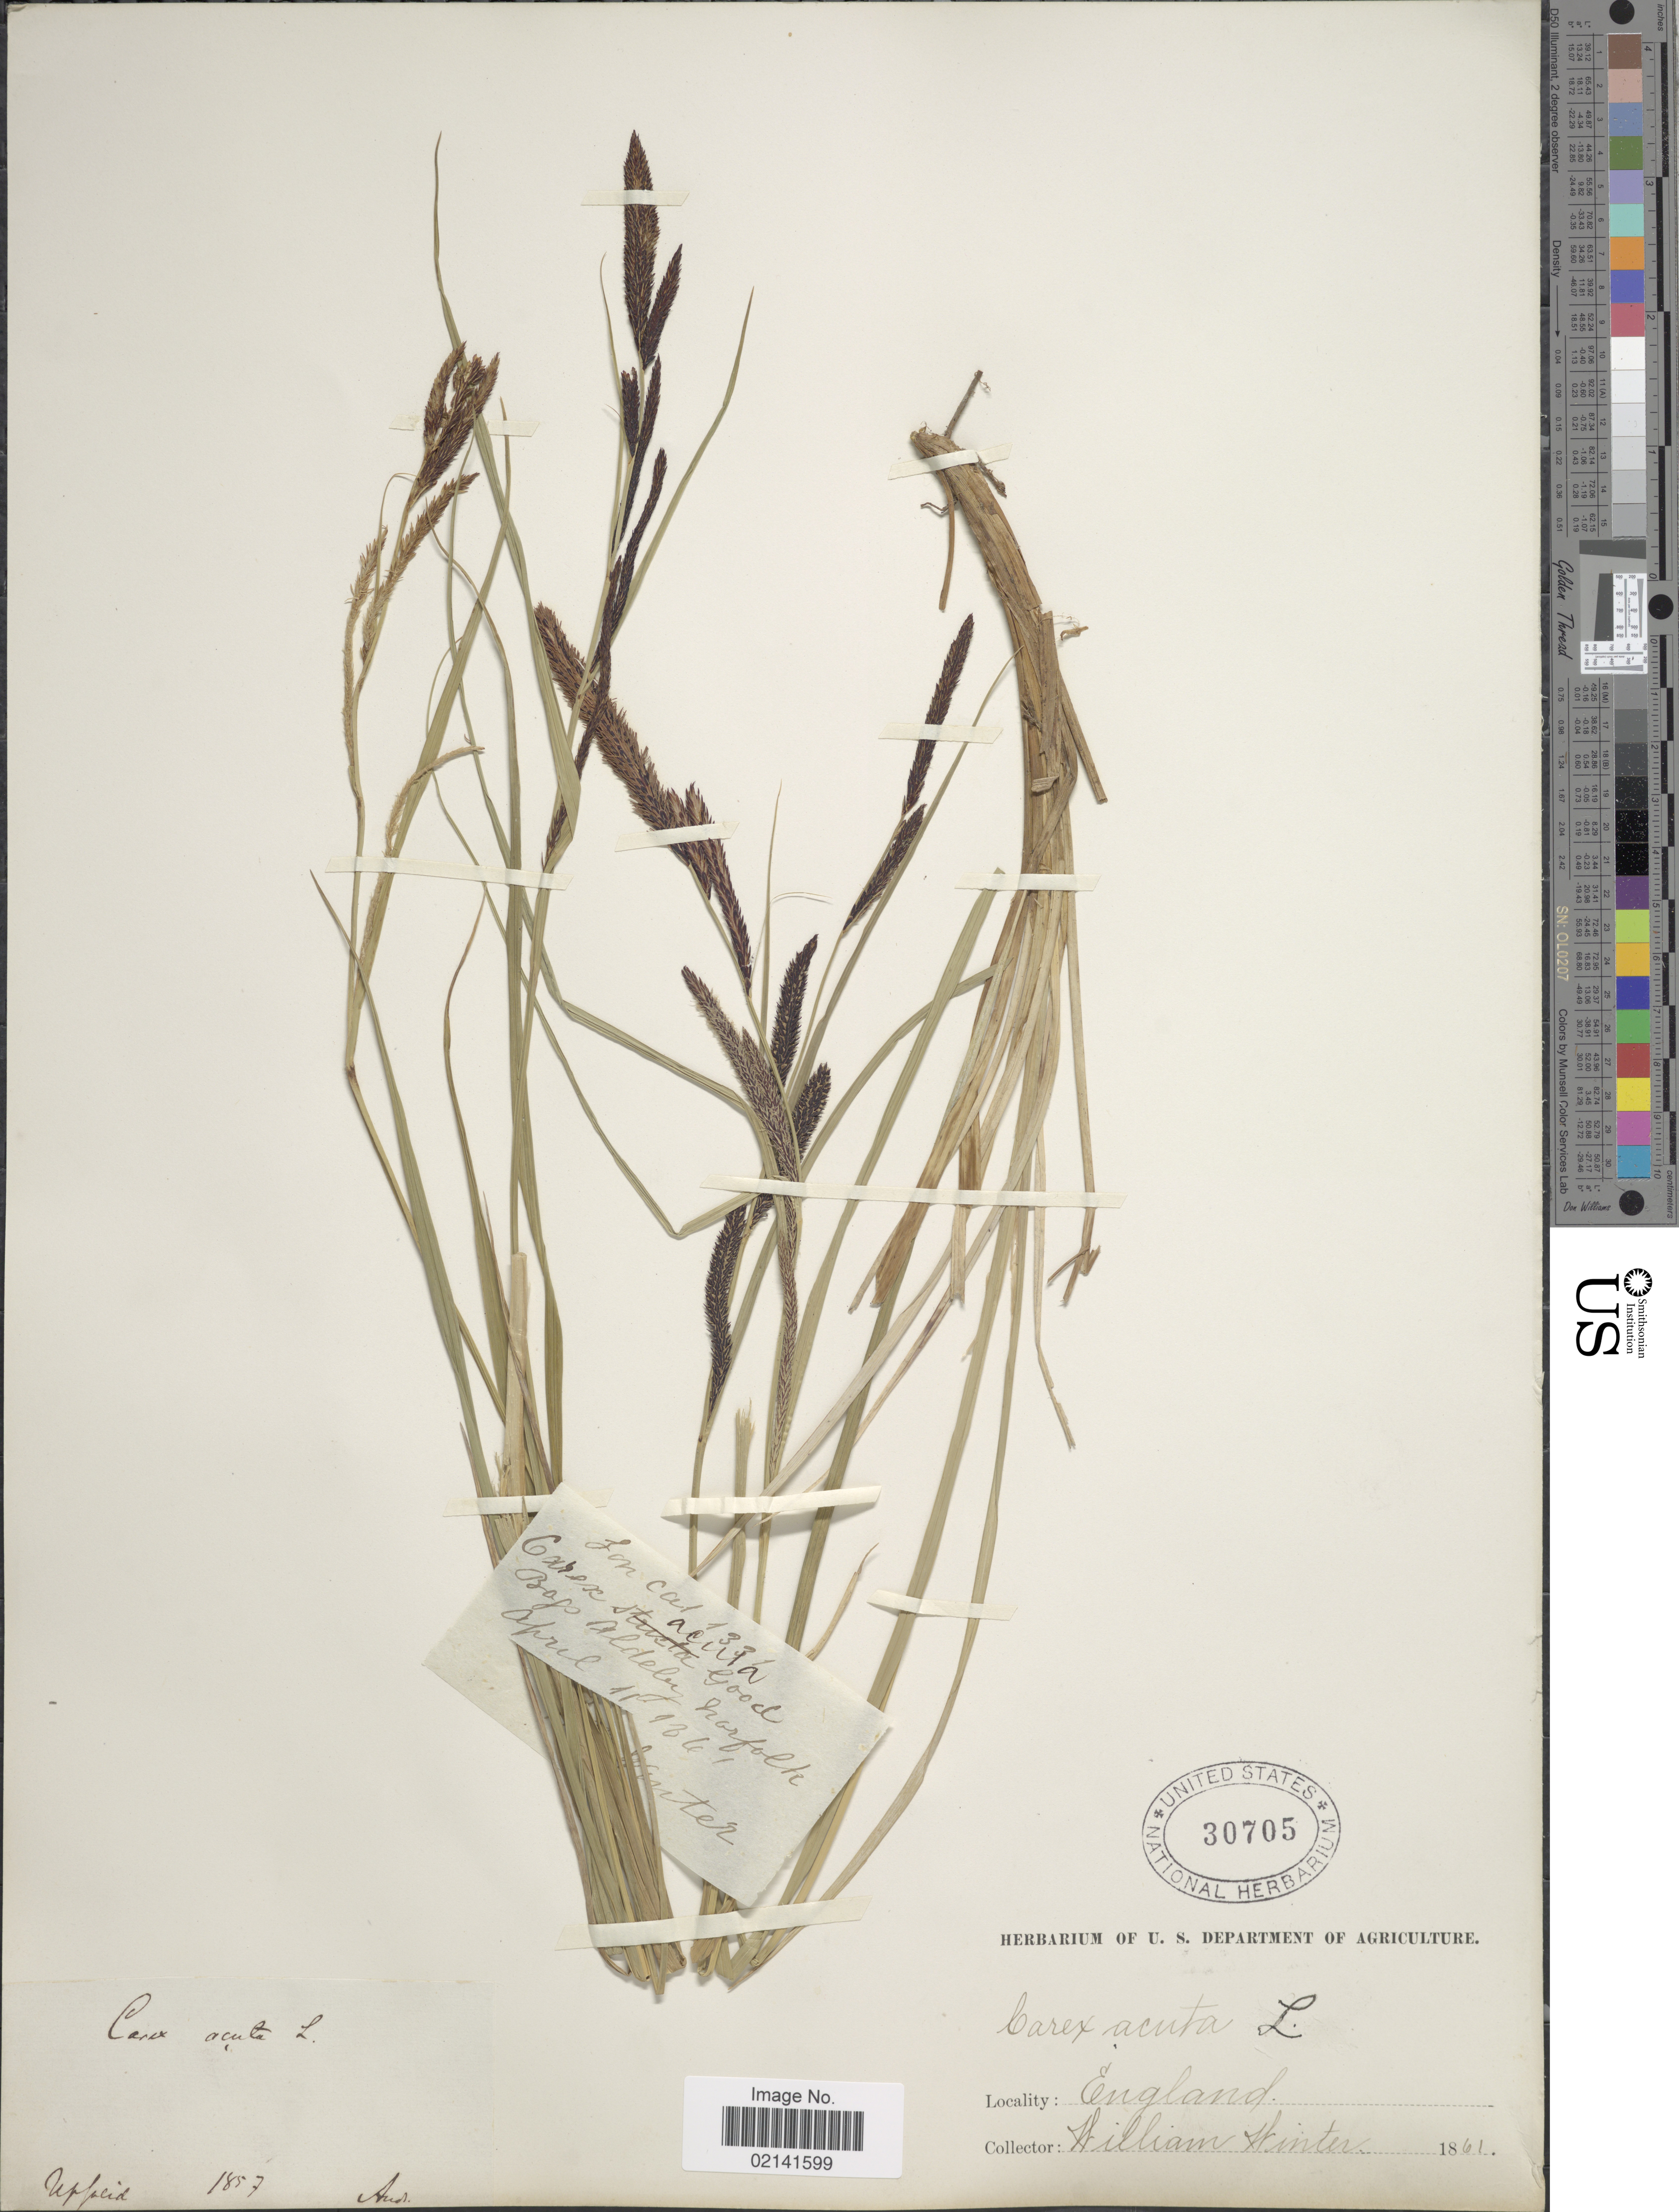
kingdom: Plantae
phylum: Tracheophyta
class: Liliopsida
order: Poales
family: Cyperaceae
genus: Carex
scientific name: Carex acuta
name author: L.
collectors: W. Winter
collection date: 1861-04-11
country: United Kingdom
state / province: England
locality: Bogs, Aldeby, Norfolk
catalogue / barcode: US 30705